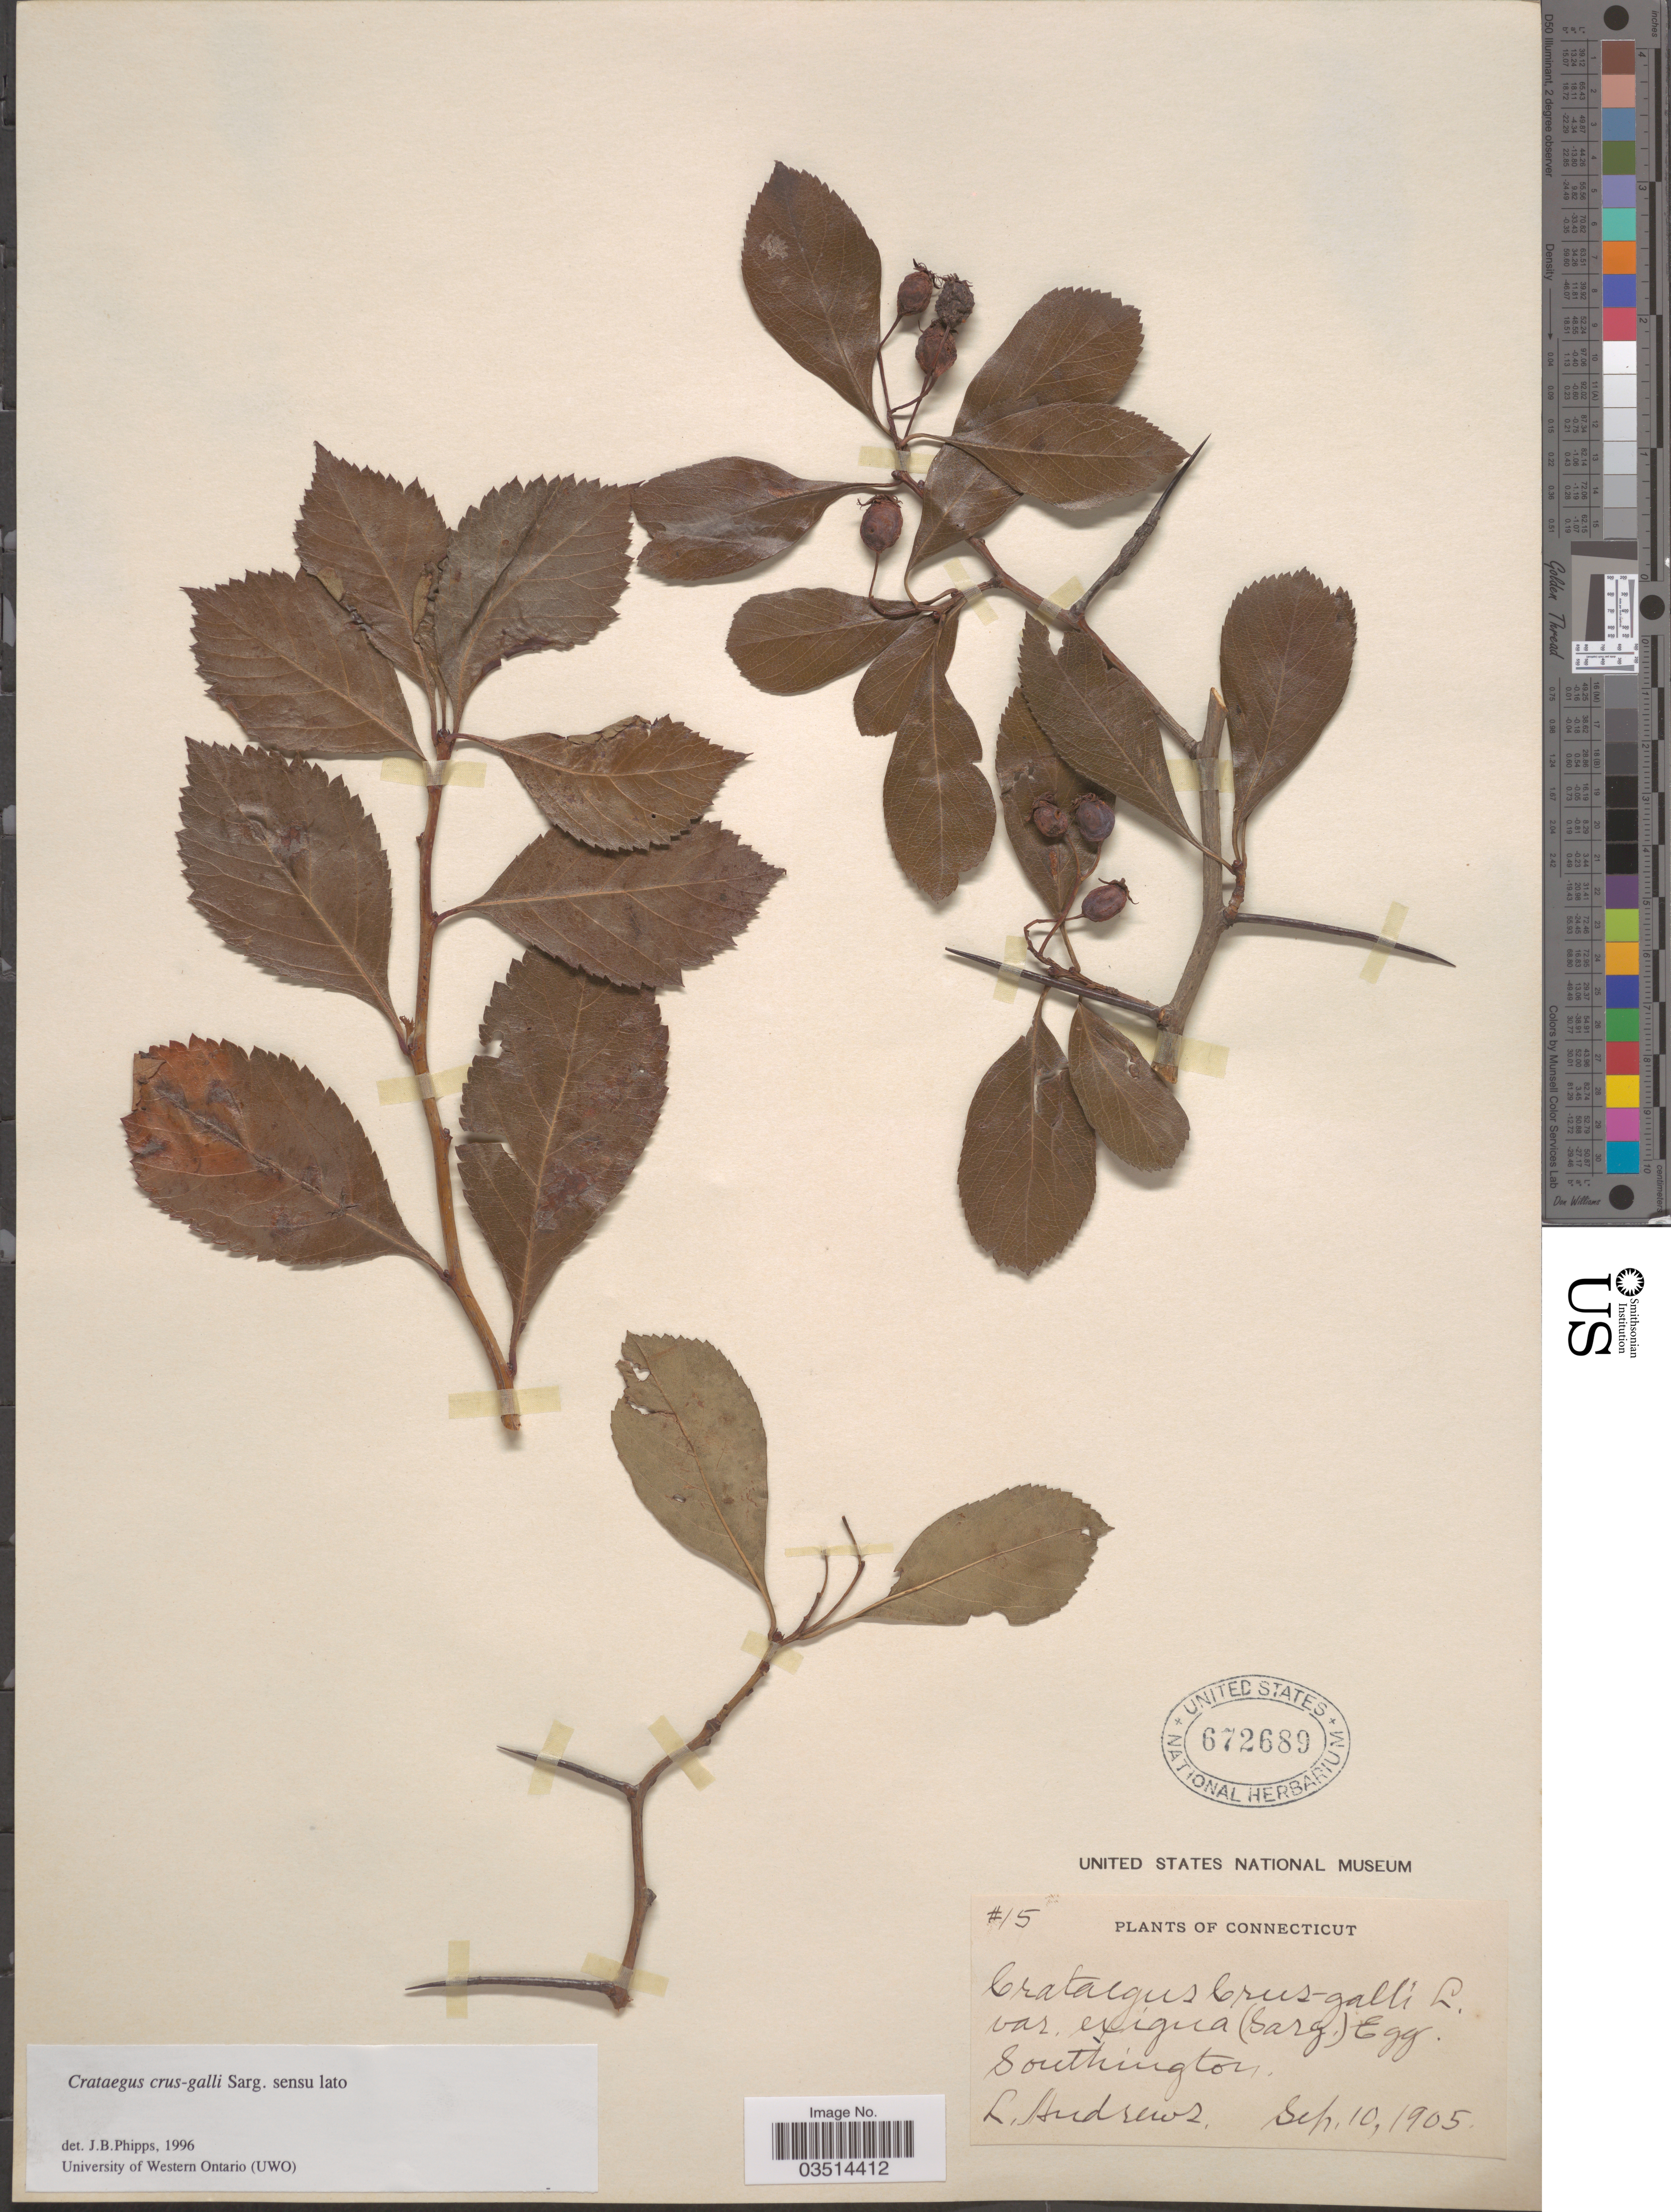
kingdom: Plantae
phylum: Tracheophyta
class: Magnoliopsida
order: Rosales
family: Rosaceae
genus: Crataegus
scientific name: Crataegus crus-galli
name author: L.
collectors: L. Andrews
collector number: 15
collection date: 1905-09-10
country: United States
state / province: Connecticut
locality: Southington.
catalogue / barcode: US 672689